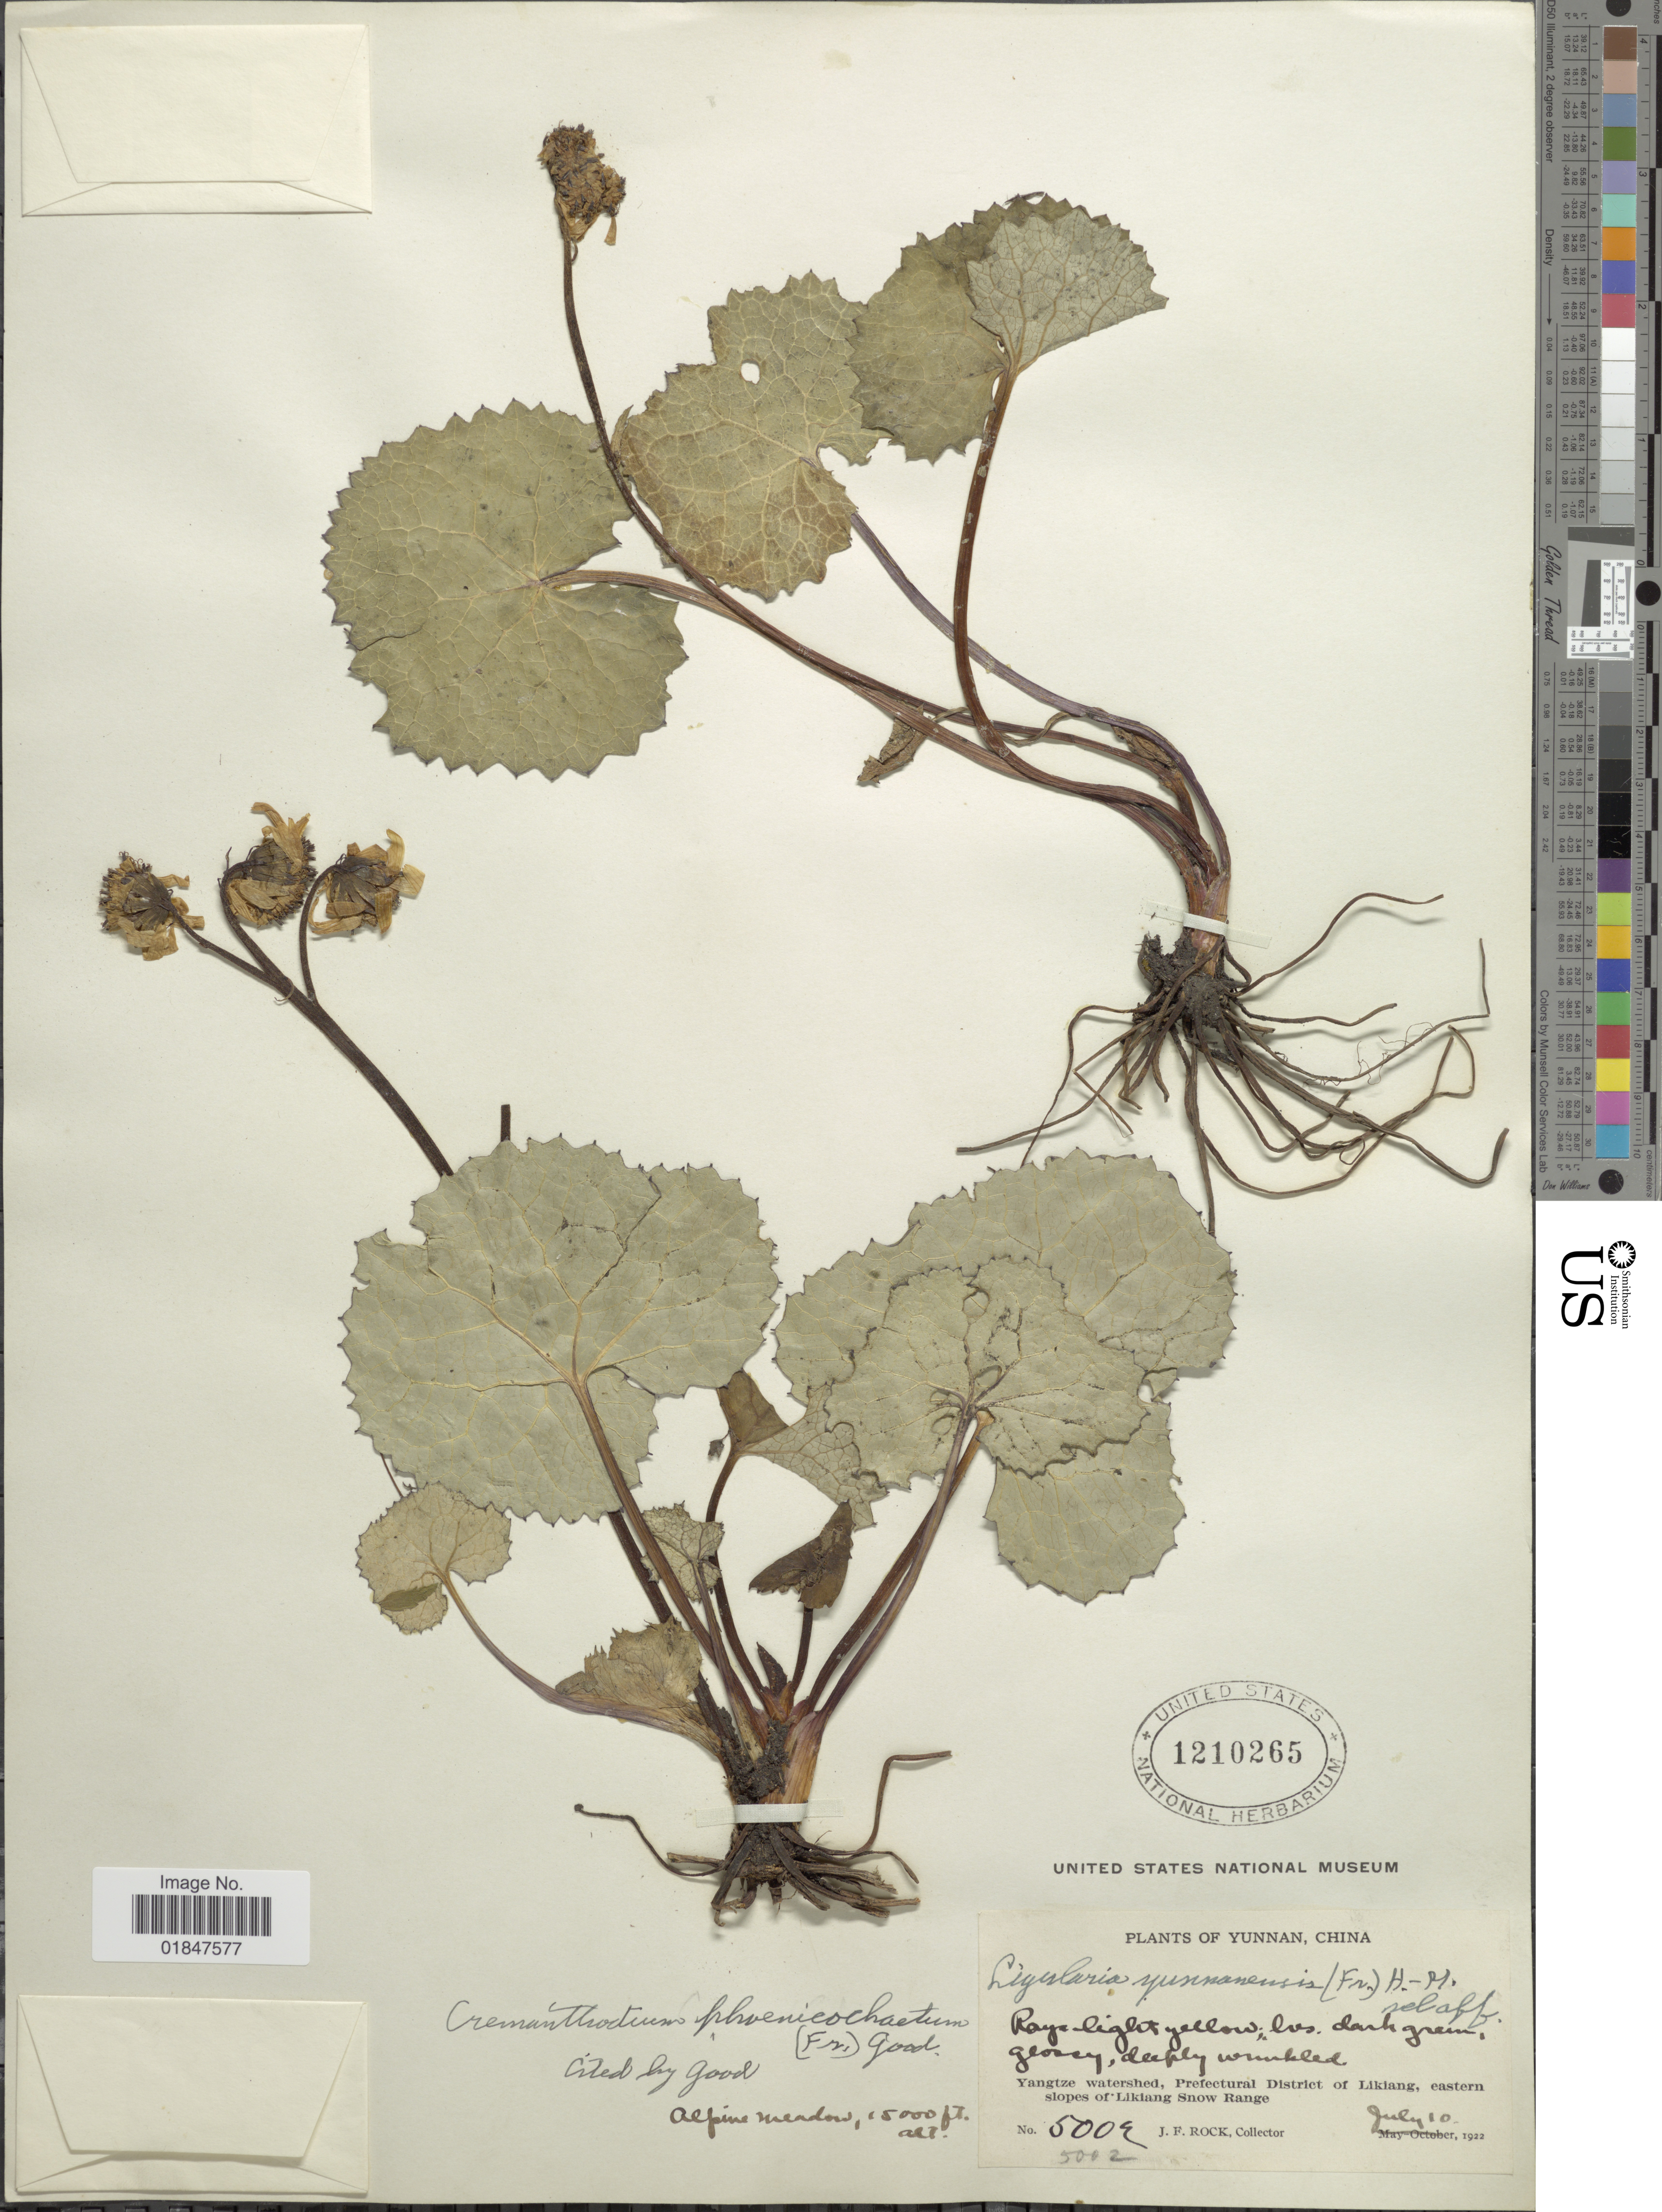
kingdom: Plantae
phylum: Tracheophyta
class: Magnoliopsida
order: Asterales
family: Asteraceae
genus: Ligularia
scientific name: Ligularia phoenicochaeta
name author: (Franch.) S.W. liu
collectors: J. Rock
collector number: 5002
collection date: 1922-07-10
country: China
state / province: Yunnan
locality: Yangtze watershed, Prefectural District of Likiang, eastern slopes of Likiang Snow Range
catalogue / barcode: US 1210265